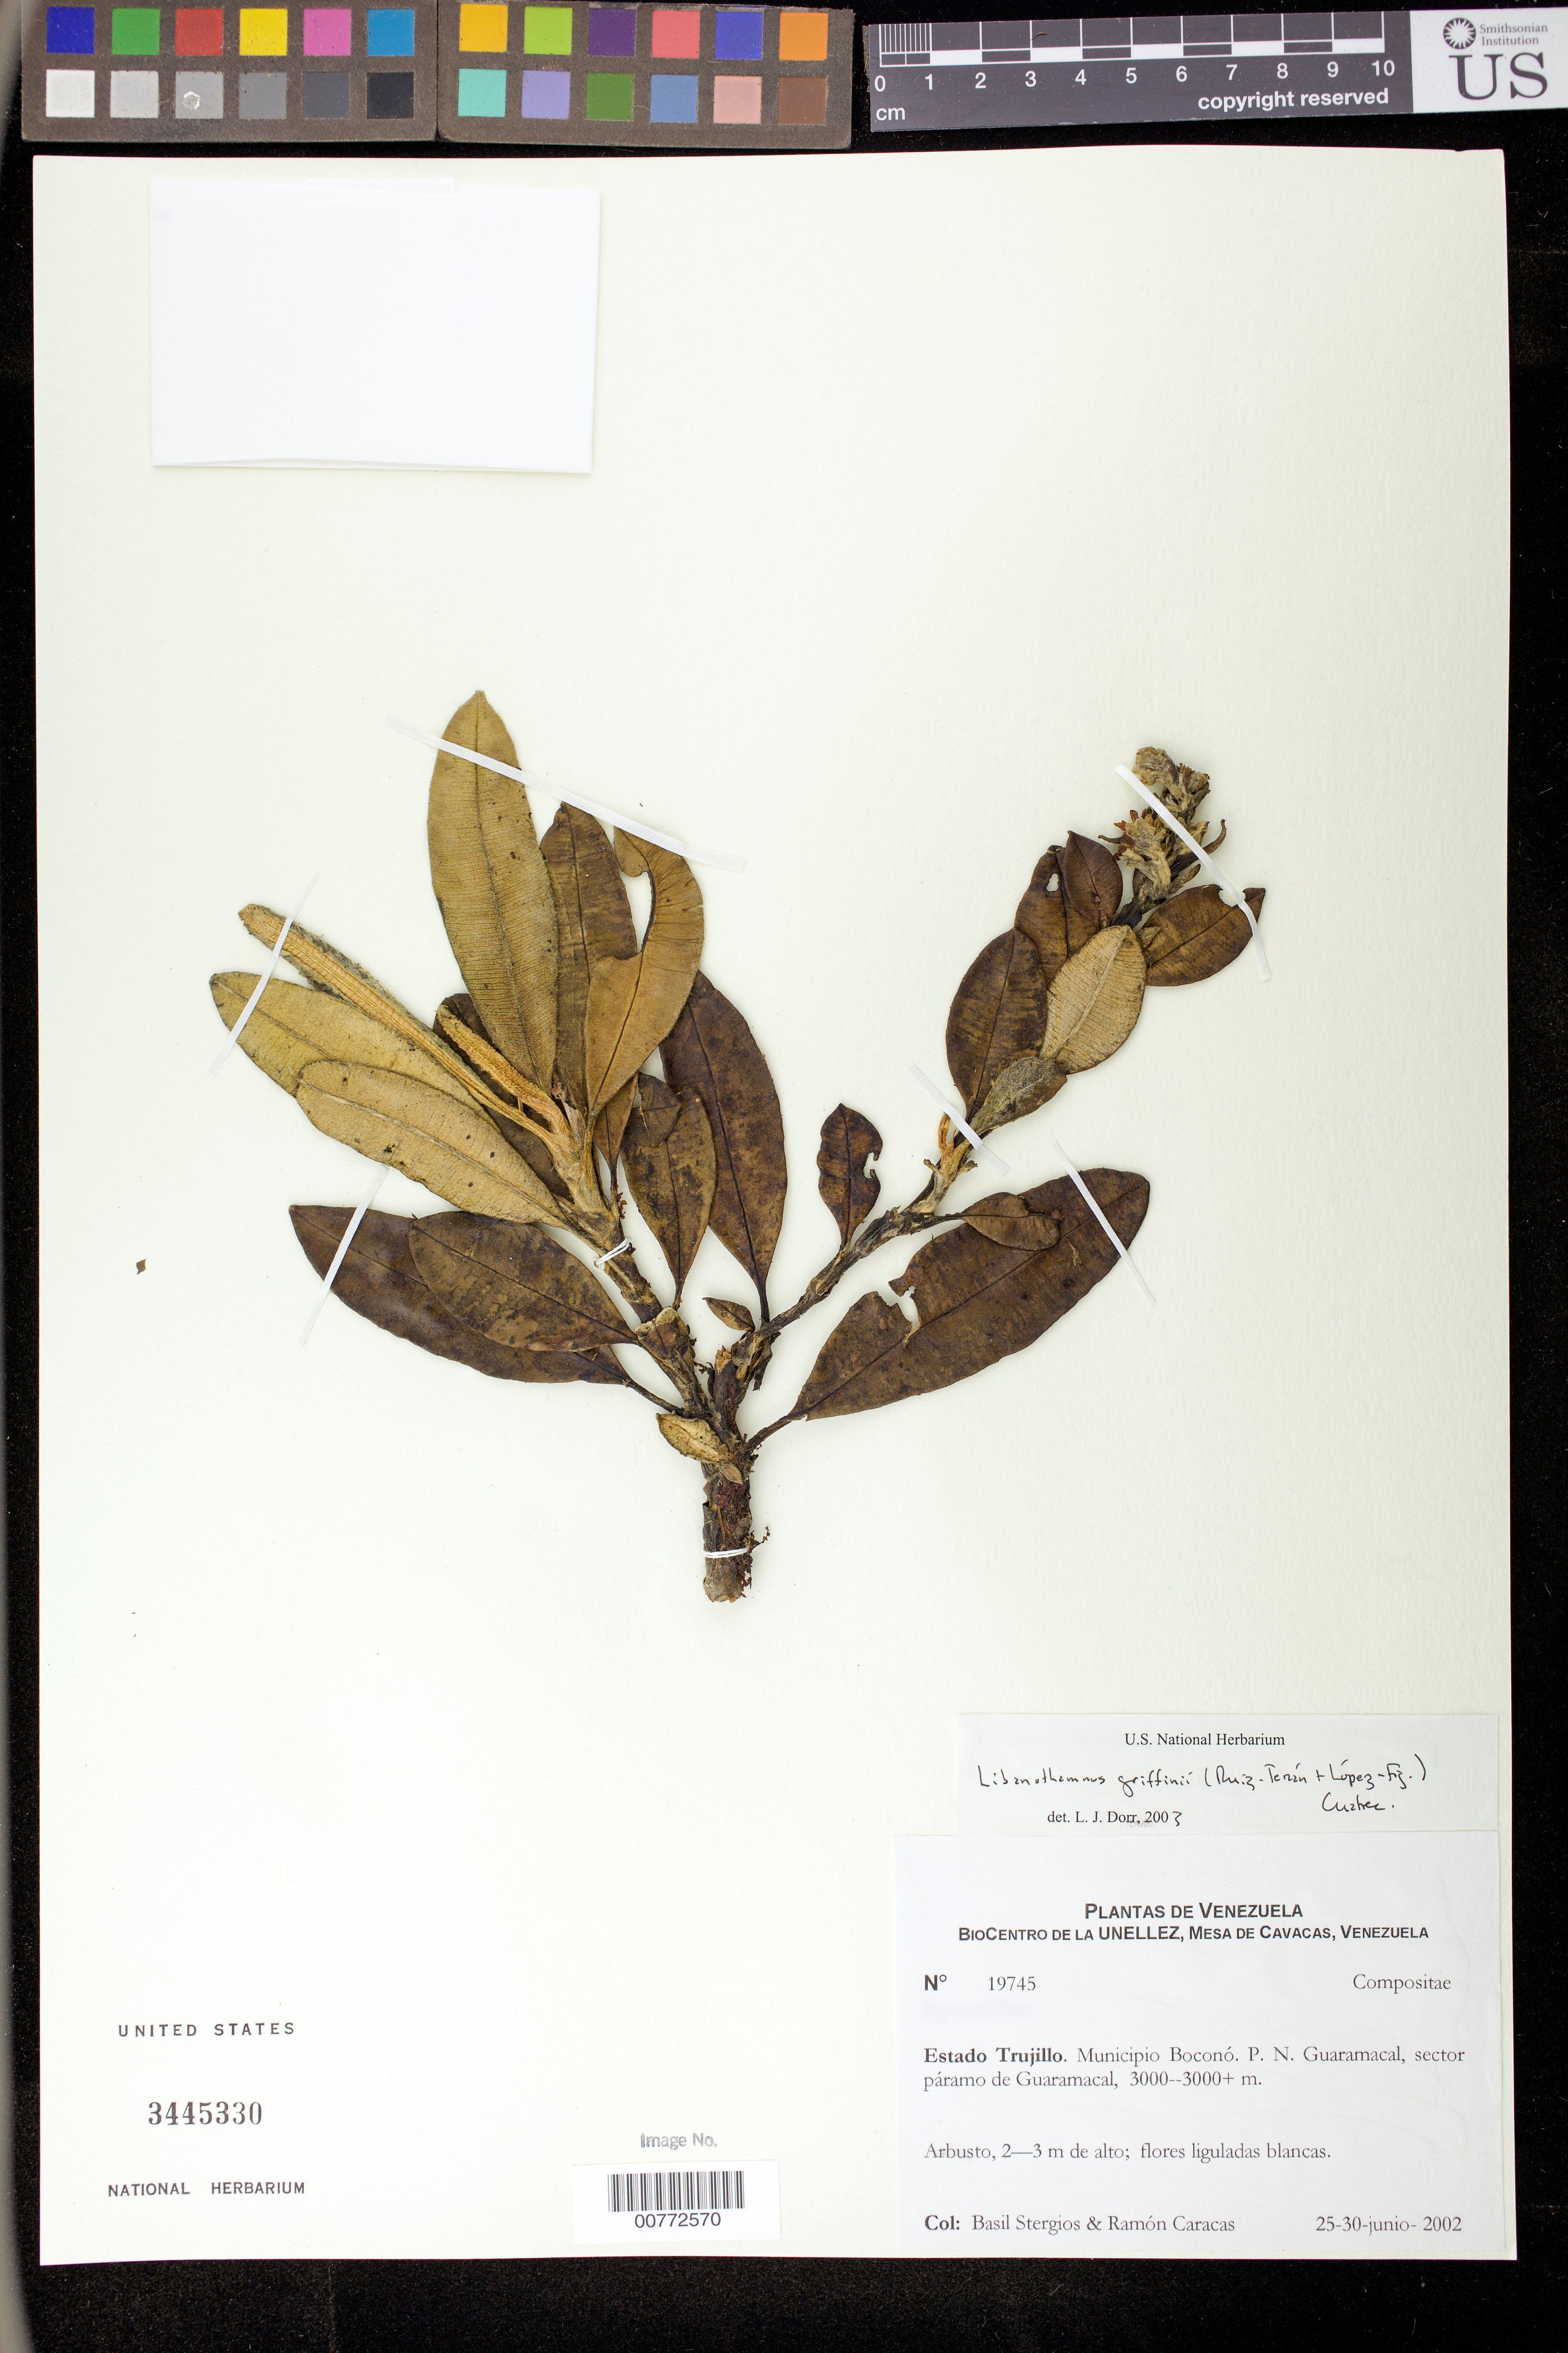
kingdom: Plantae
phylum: Tracheophyta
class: Magnoliopsida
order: Asterales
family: Asteraceae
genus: Libanothamnus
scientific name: Libanothamnus griffinii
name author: (Ruíz-Terán & López Fig.) Cuatrec.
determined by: Dorr, L. J., (BOT), Smithsonian Institution - National Museum of Natural History (UNITED STATES)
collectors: B. G. Stergios & R. Caracas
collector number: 19745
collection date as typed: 25 Jun 2002 to 30 Jun 2002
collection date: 2002-06-25/2002-06-30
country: Venezuela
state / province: Trujillo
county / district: Boconó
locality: Parque Nacional Guaramacal, páramo de Guaramacal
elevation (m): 3000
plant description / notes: PORT, US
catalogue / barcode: US 3445330